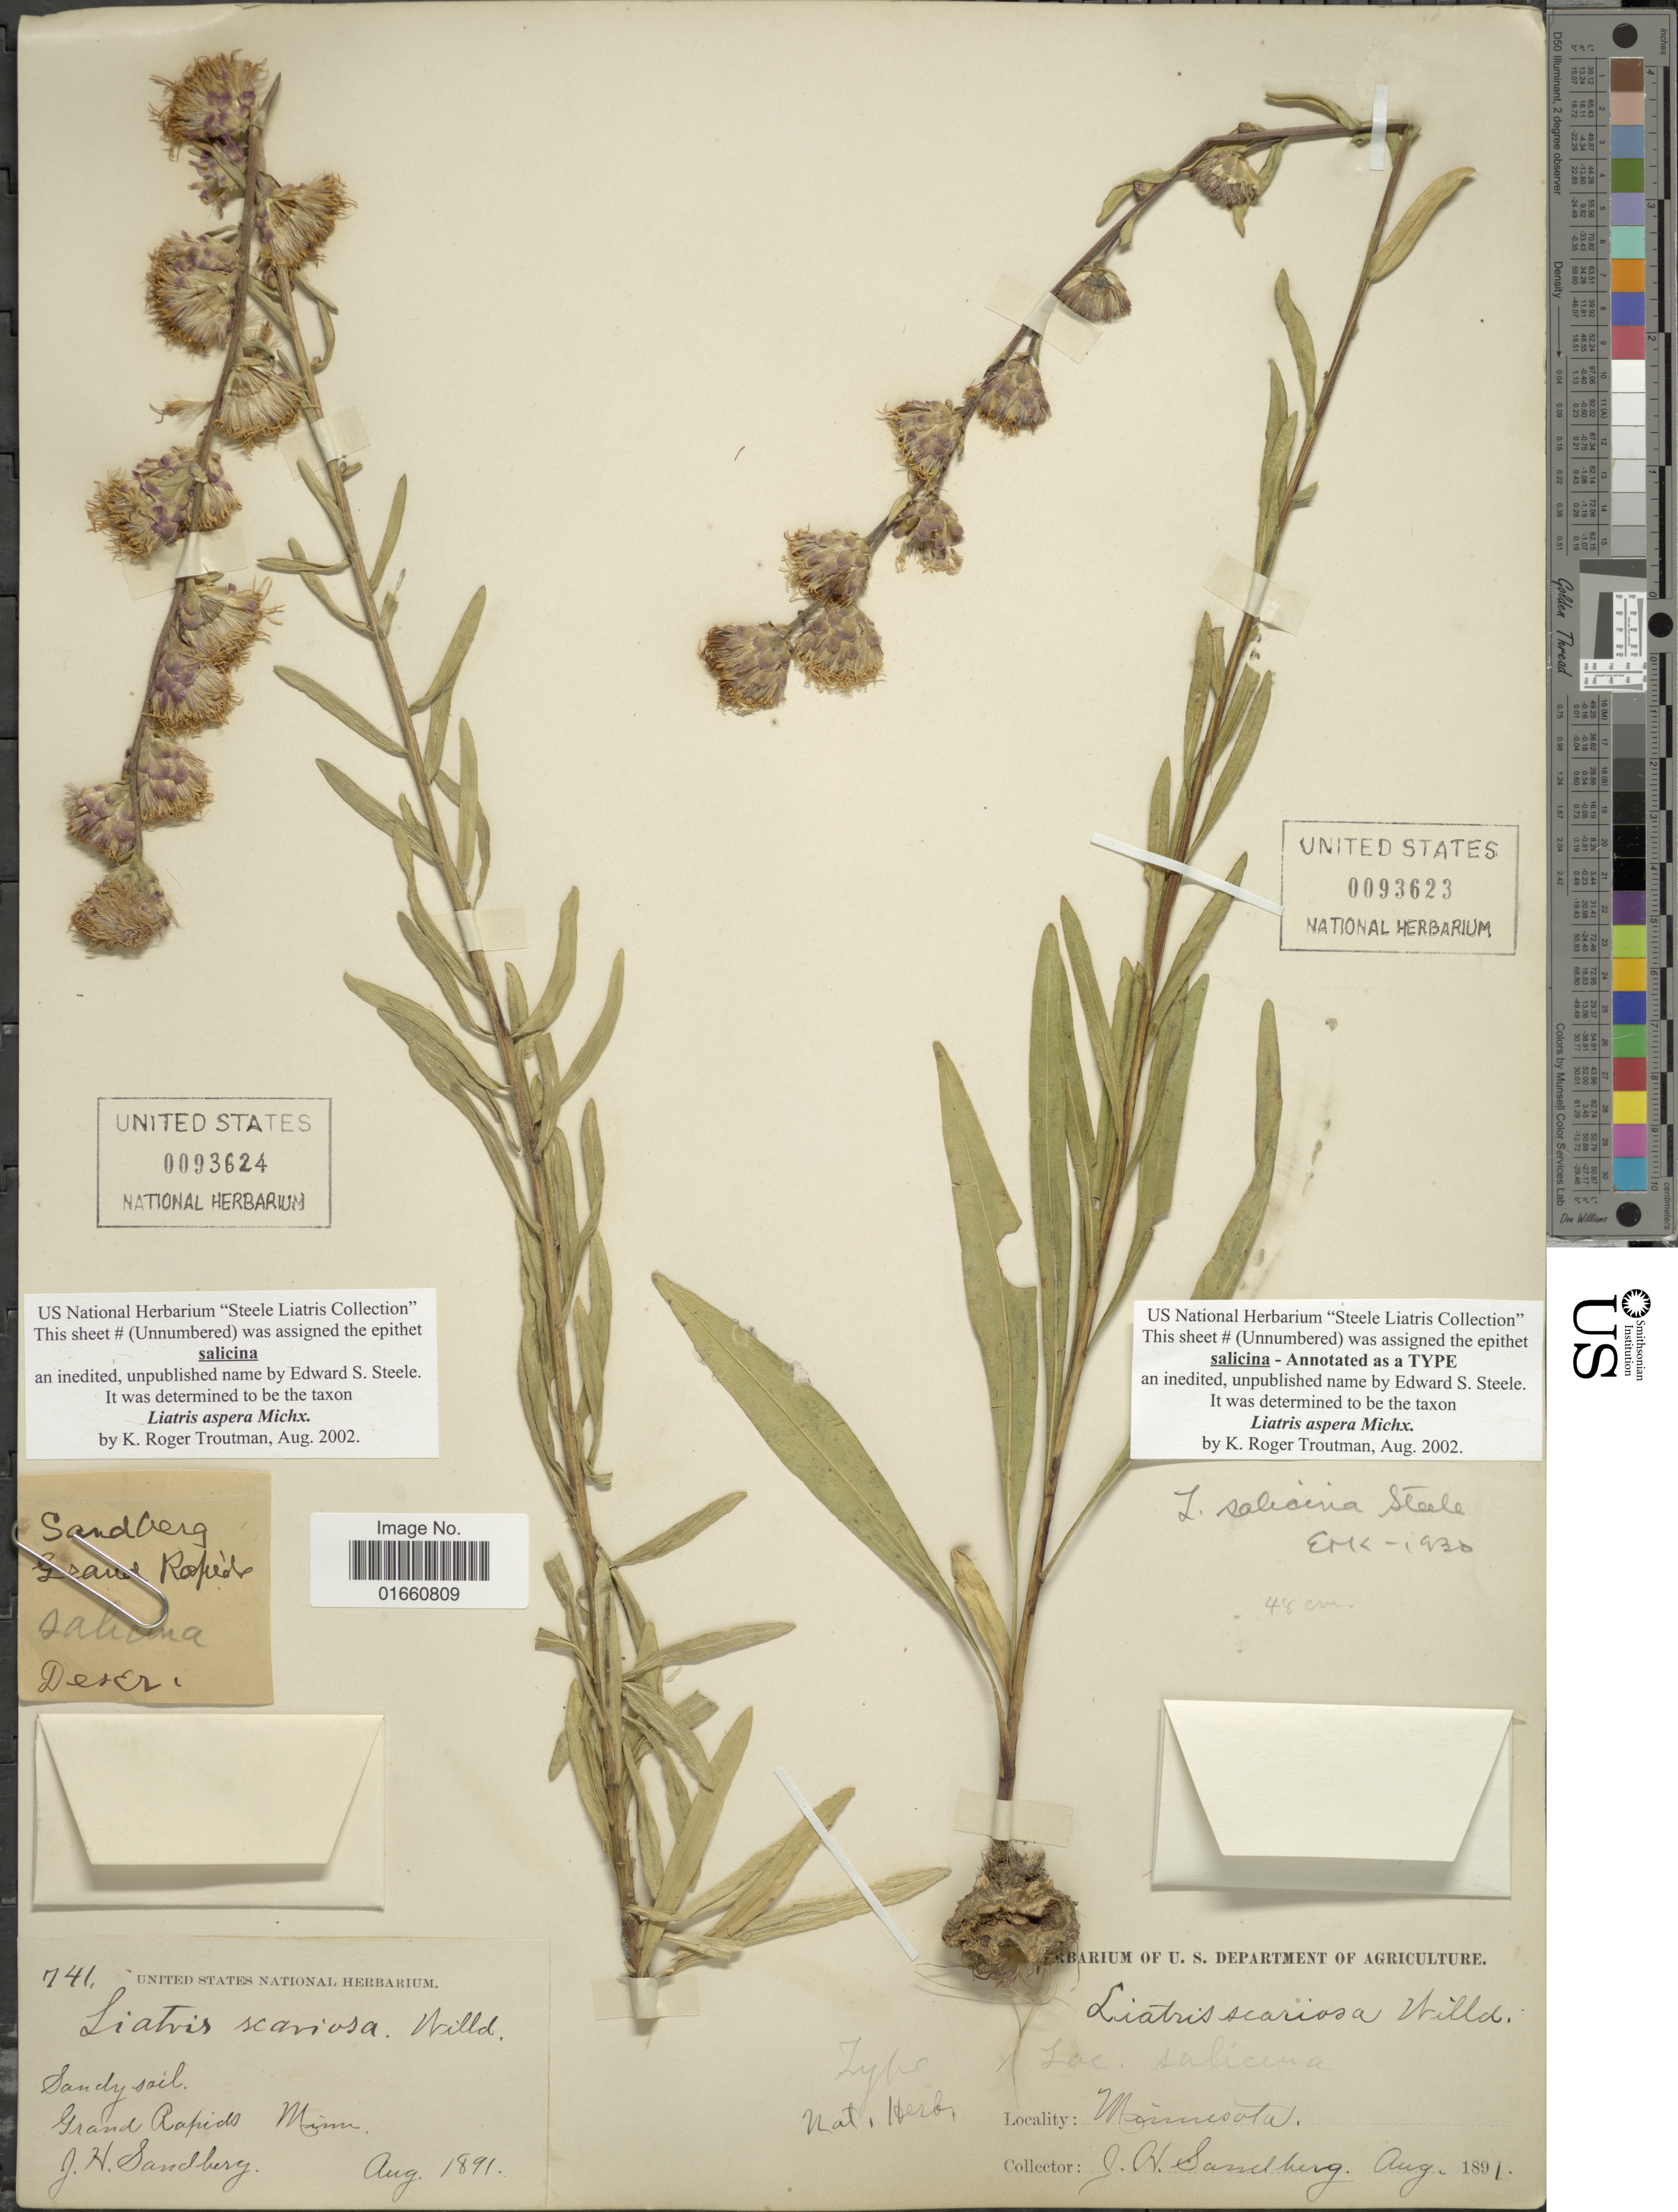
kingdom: Plantae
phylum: Tracheophyta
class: Magnoliopsida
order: Asterales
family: Asteraceae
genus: Liatris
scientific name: Liatris aspera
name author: Michx.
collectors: J. H. Sandberg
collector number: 741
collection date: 1891-08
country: United States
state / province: Minnesota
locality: Sandy soil, Grand Rapids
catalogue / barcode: US 93624